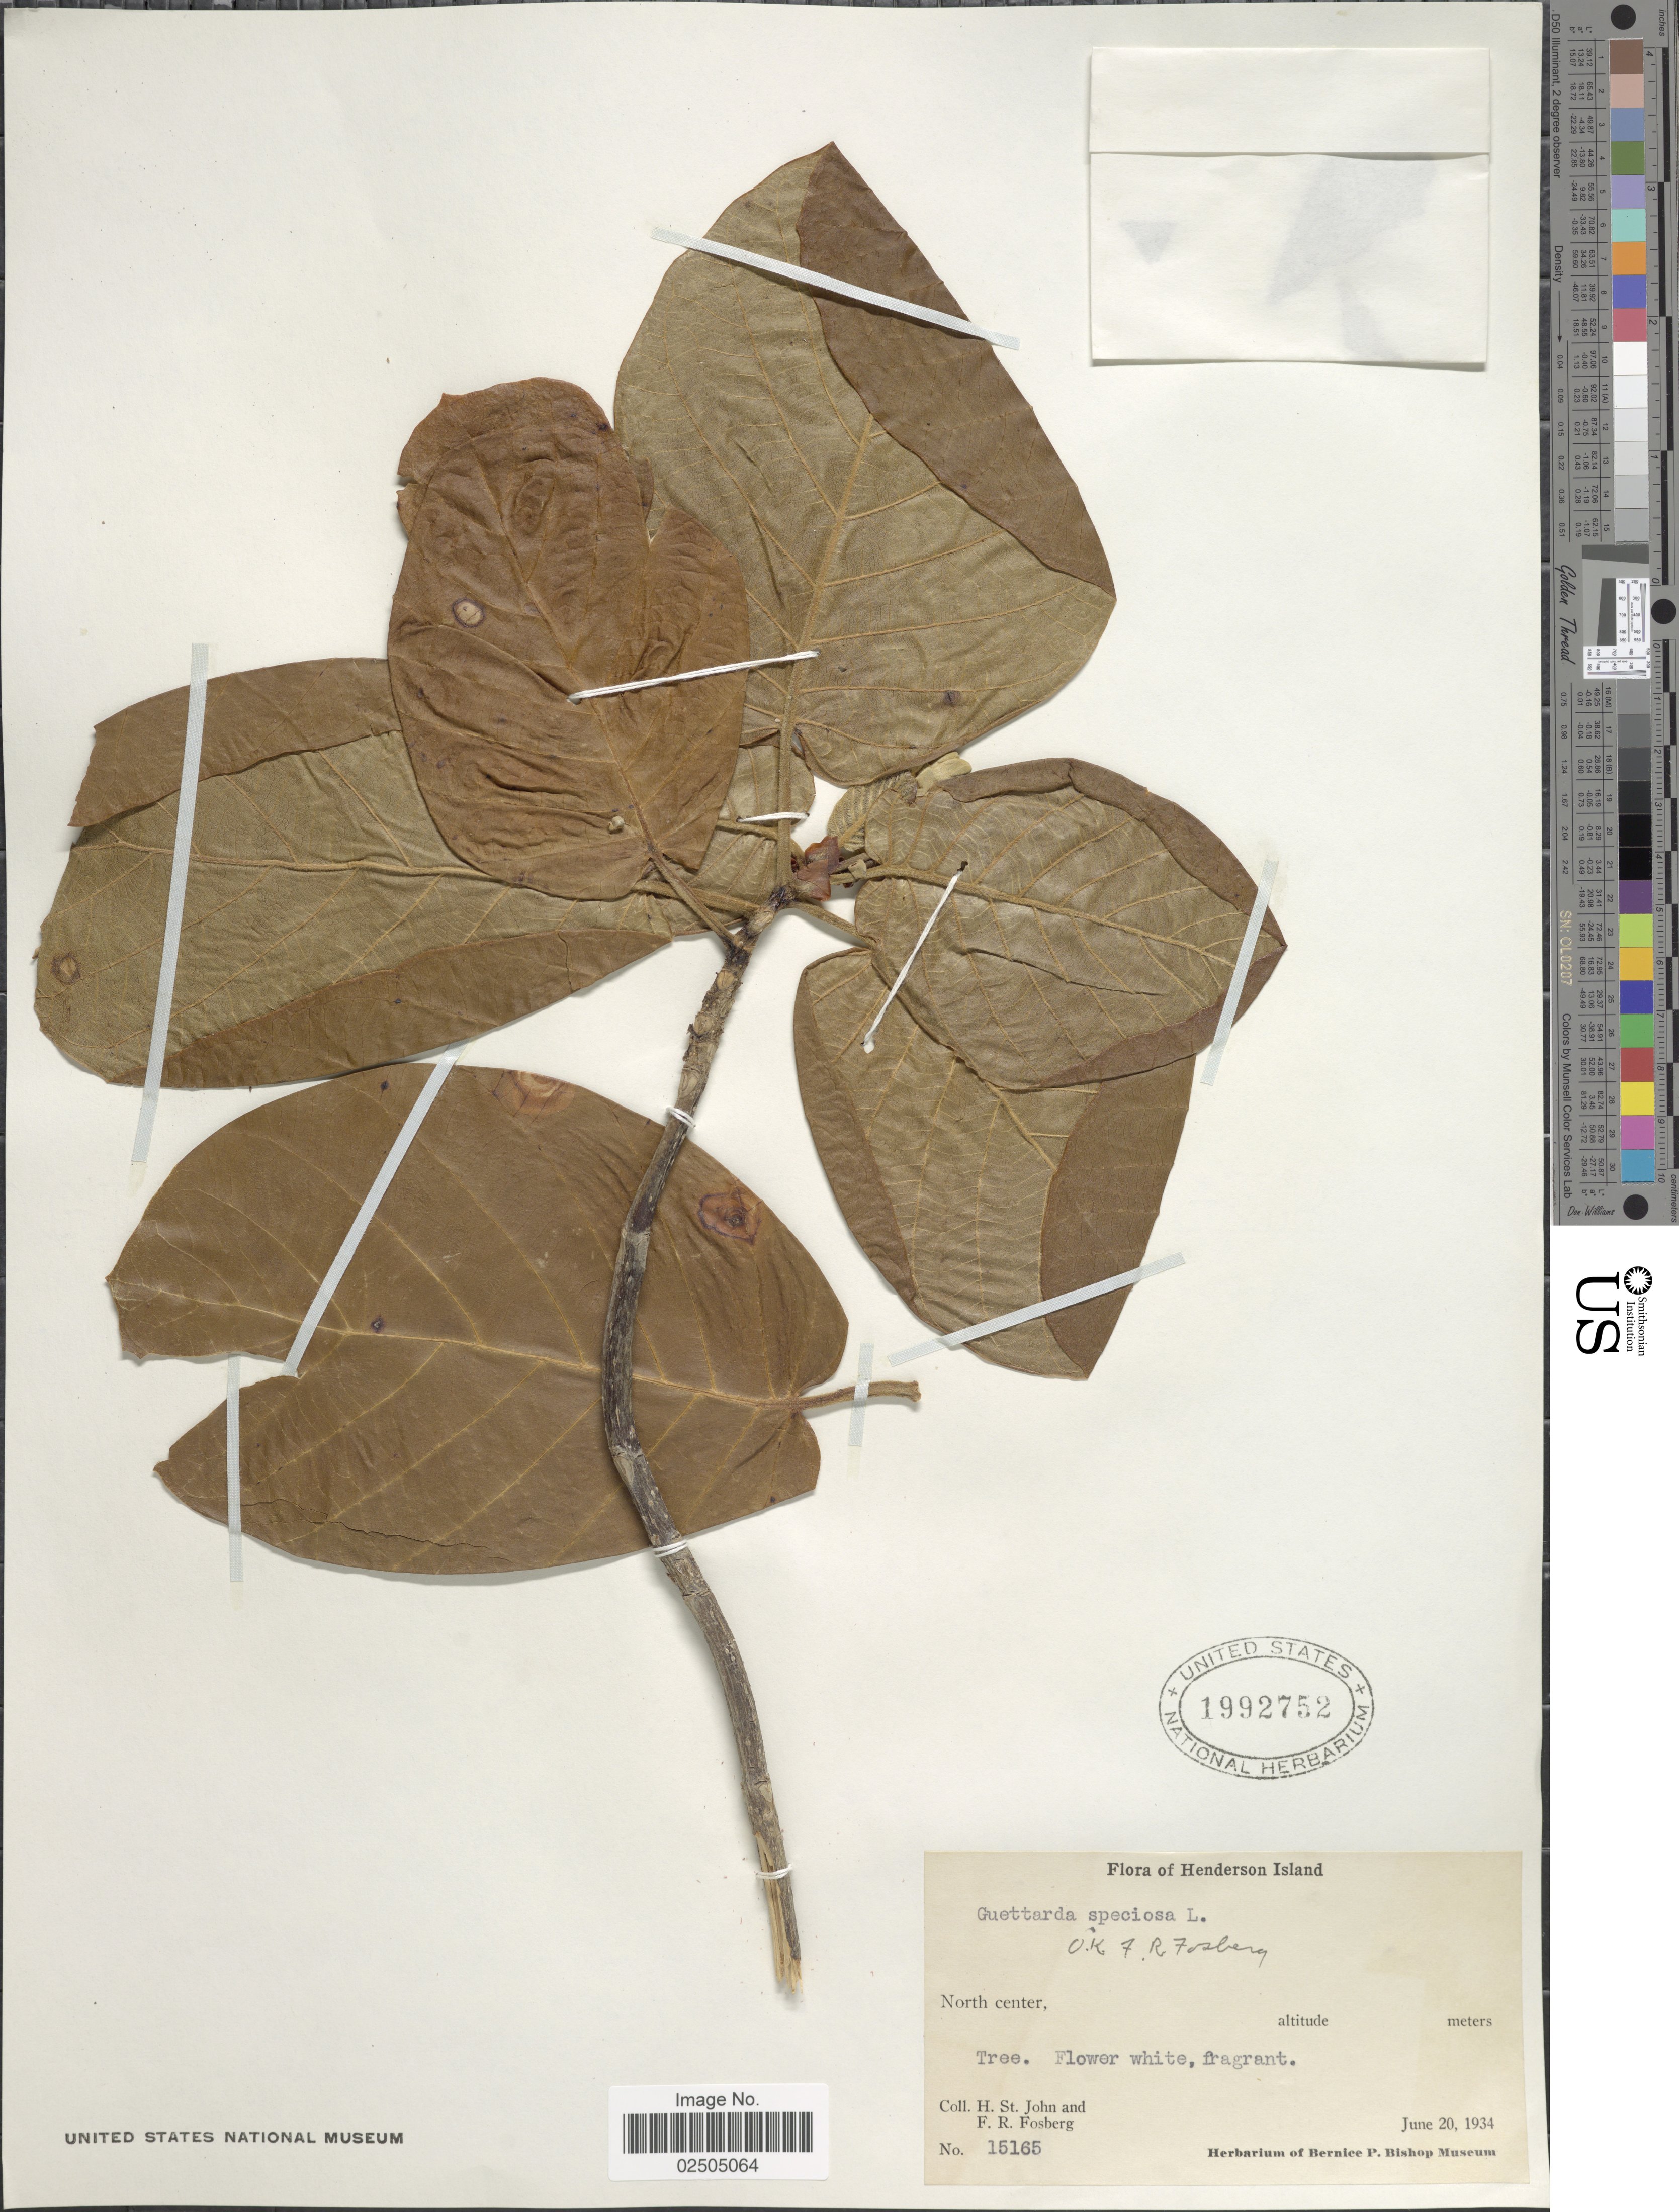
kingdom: Plantae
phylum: Tracheophyta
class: Magnoliopsida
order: Gentianales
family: Rubiaceae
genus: Guettarda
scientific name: Guettarda speciosa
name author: L.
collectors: H. St. John & F. R. Fosberg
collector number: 15165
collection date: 1934-06-20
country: Pitcairn Islands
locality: Henderson Island, North Center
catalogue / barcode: US 1992752